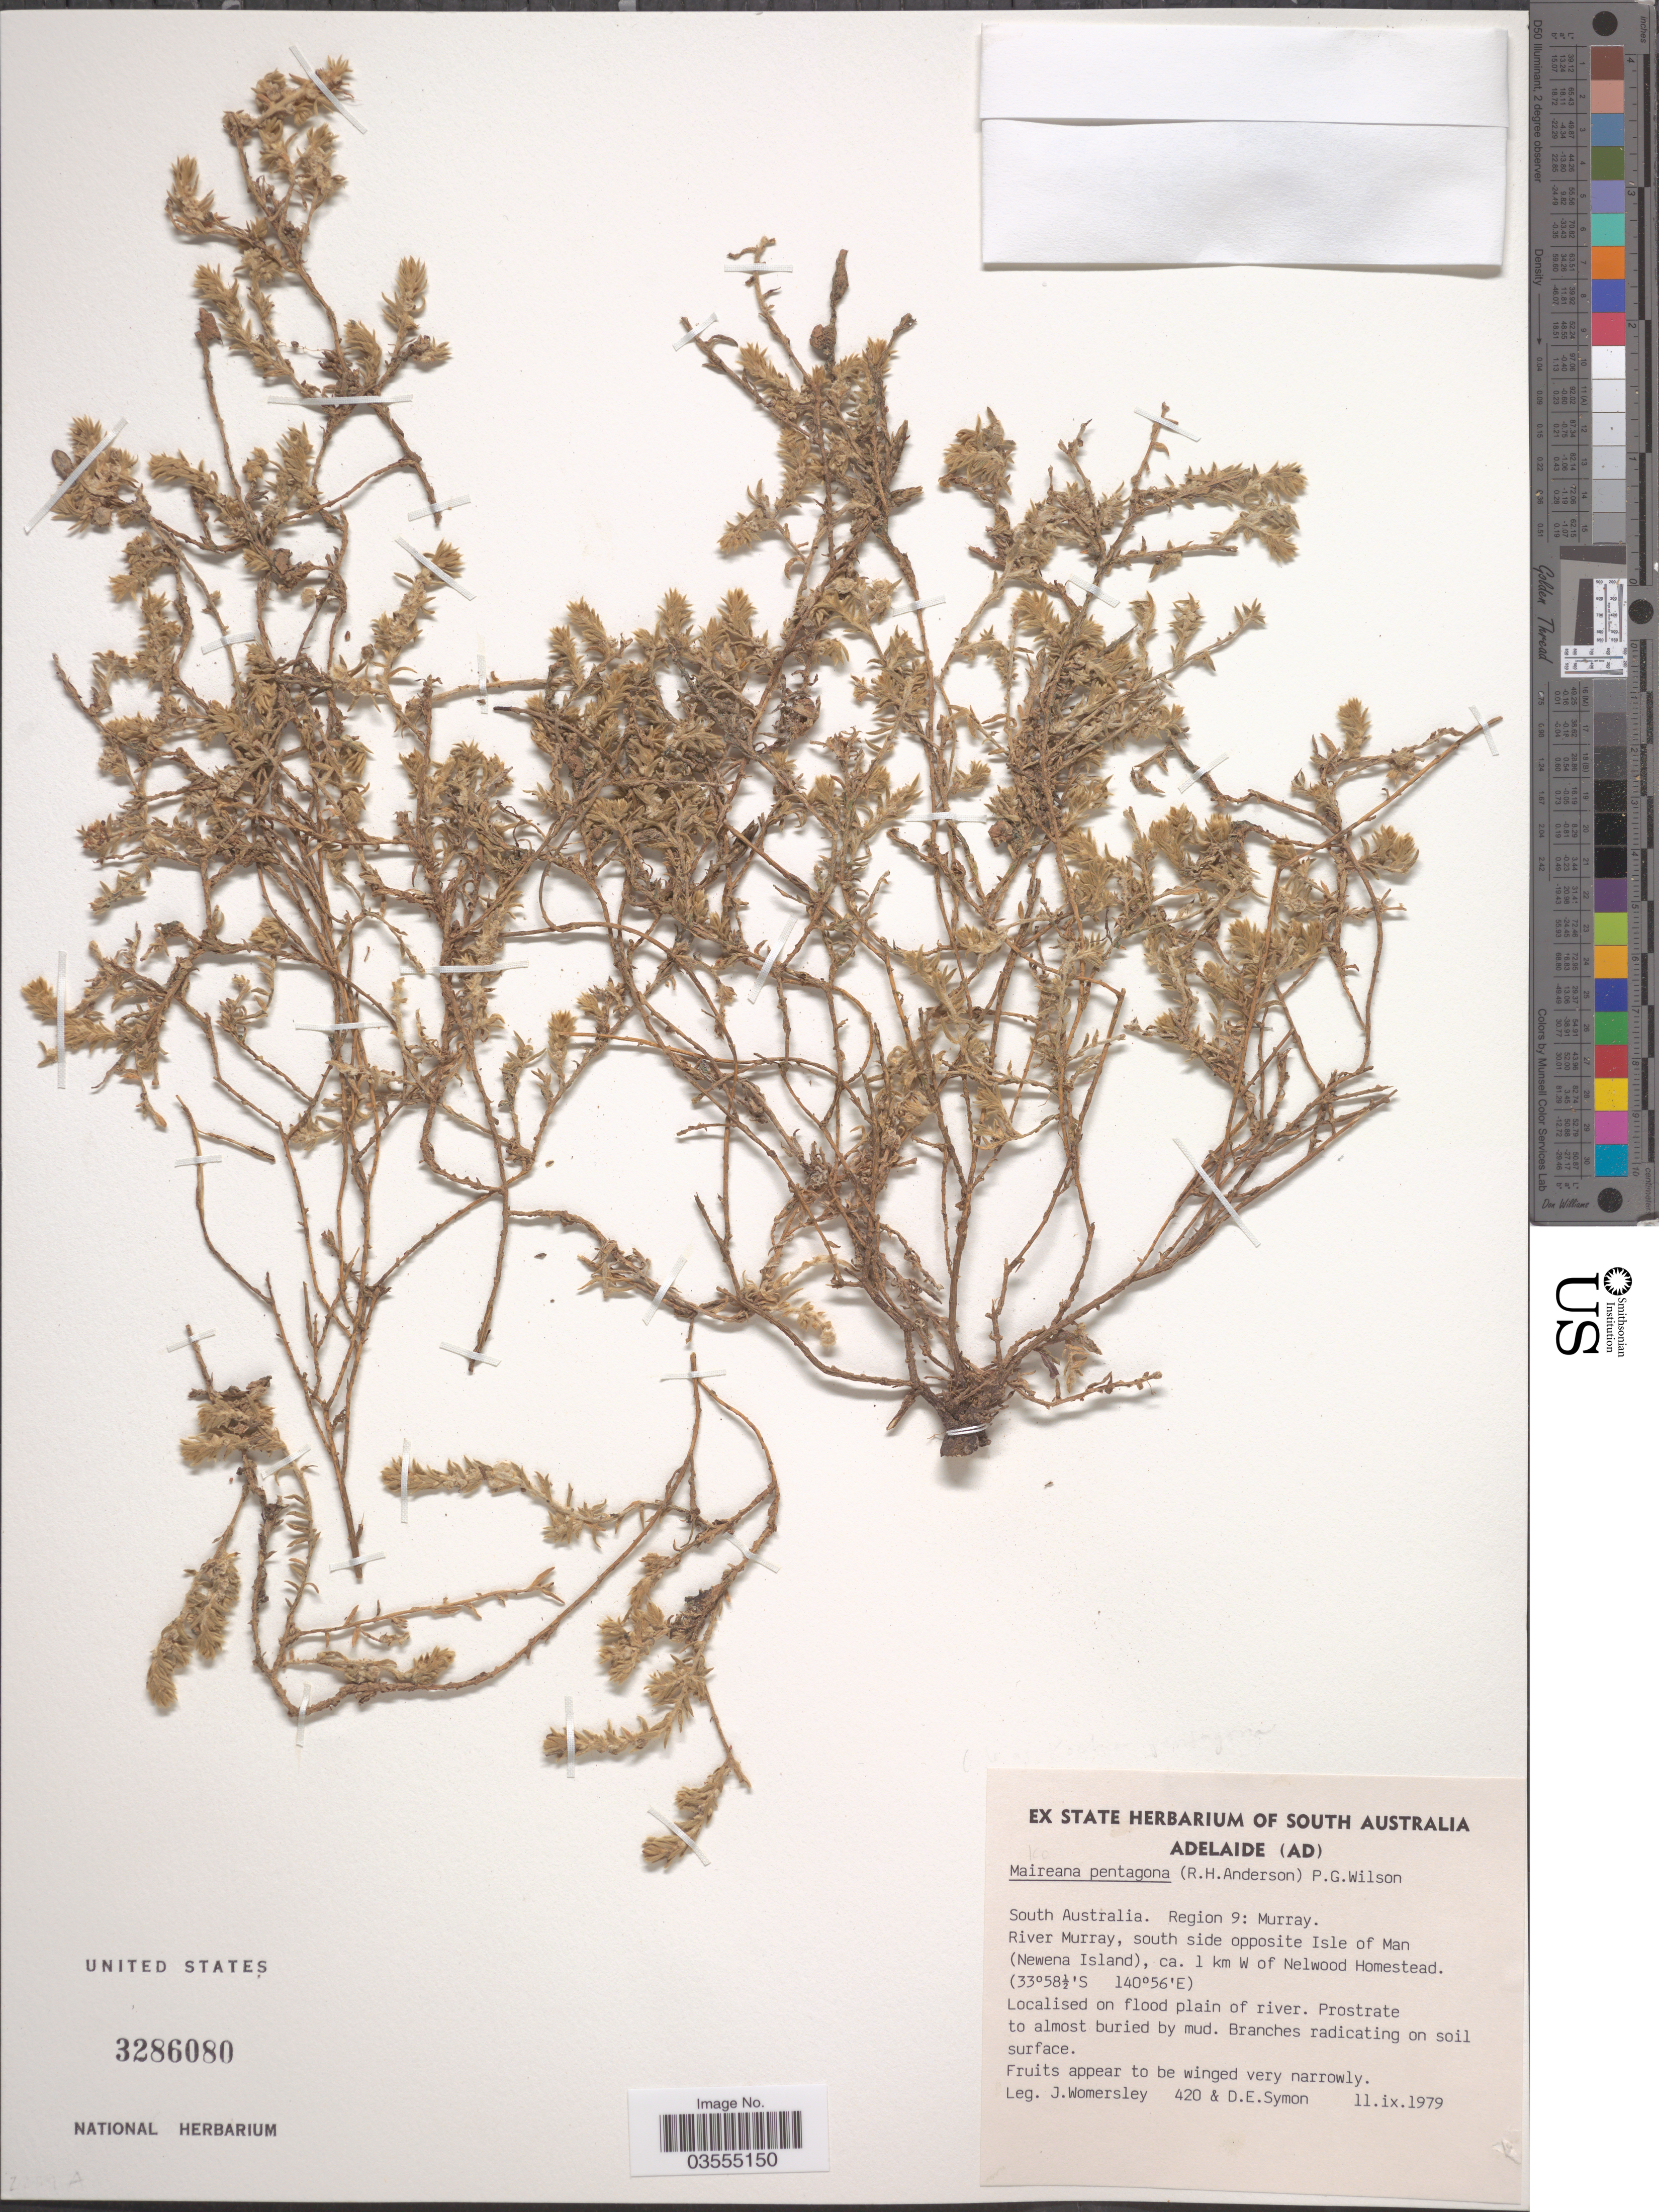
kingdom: Plantae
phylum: Tracheophyta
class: Magnoliopsida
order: Caryophyllales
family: Amaranthaceae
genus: Maireana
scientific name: Maireana pentagona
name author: (R.H. Anderson) Paul G. Wilson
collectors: J. S. Womersley & D. Symon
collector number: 420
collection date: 1979-09-11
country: Australia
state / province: South Australia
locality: Region 9: Murray. River Murray, south side opposite Isle of Man (Newena Island), ca. 1 km W of Nelwood Homestead.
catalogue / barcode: US 3286080